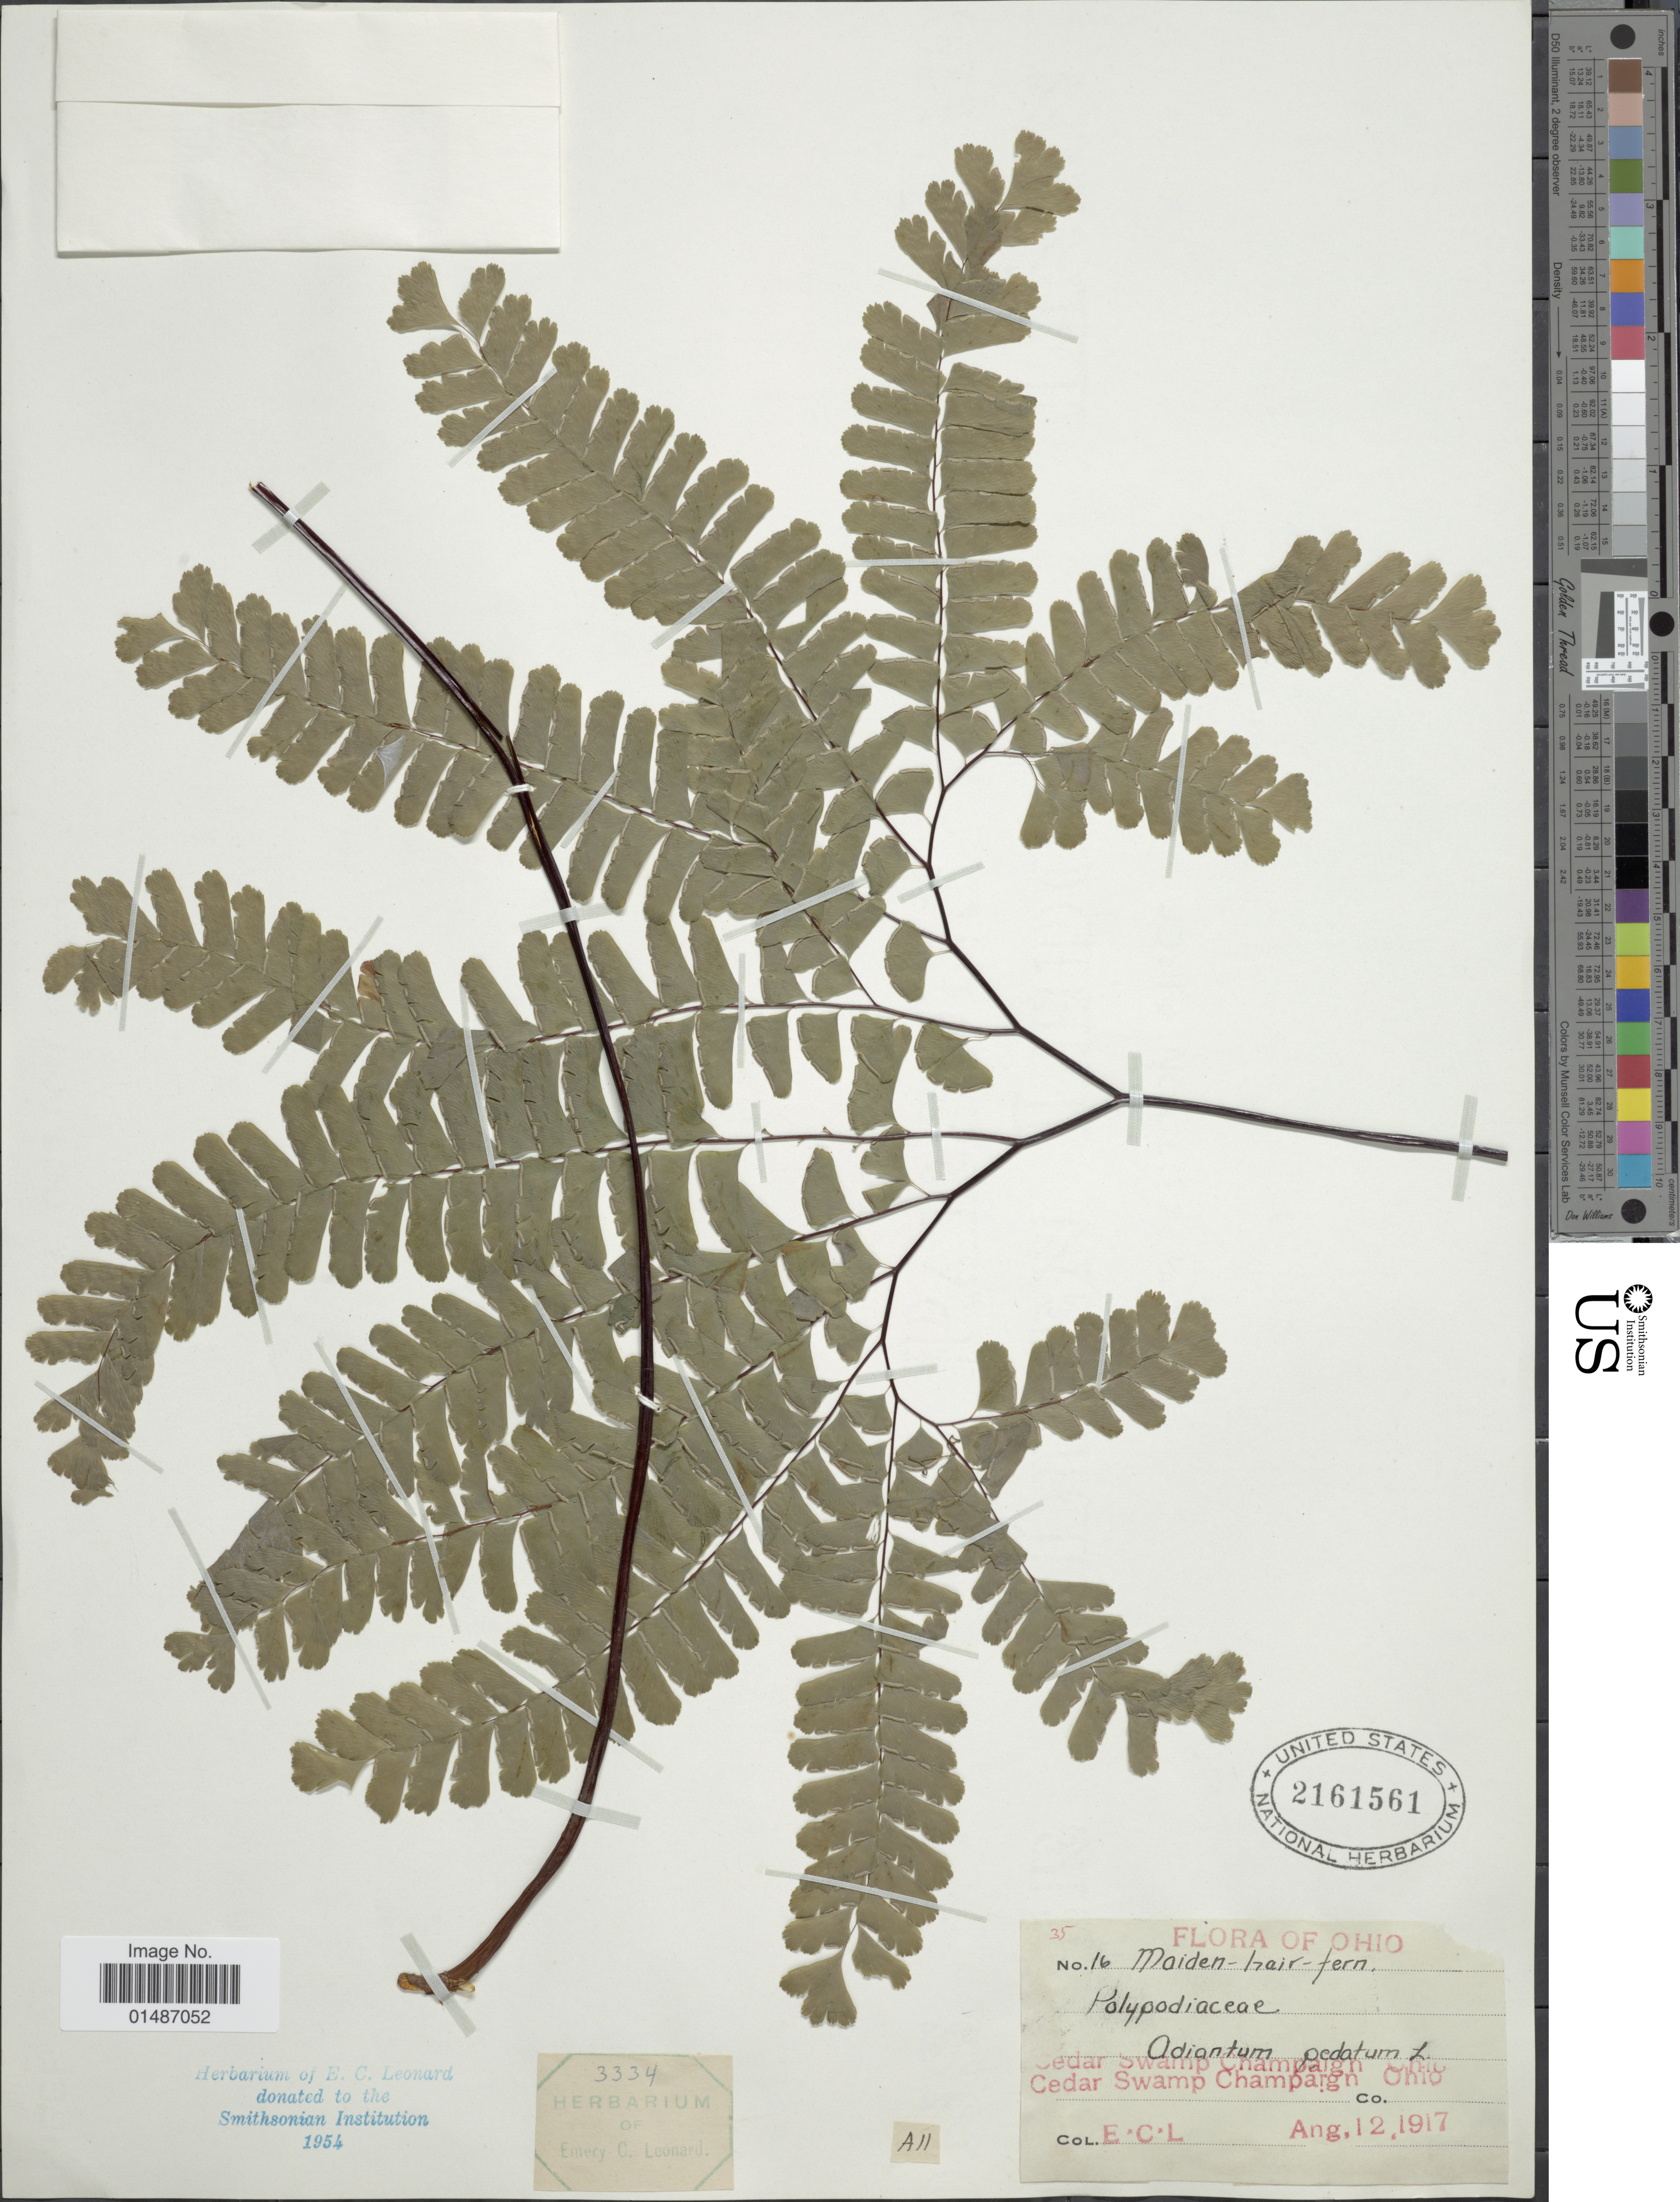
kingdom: Plantae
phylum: Tracheophyta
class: Polypodiopsida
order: Polypodiales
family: Pteridaceae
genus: Adiantum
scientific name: Adiantum pedatum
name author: L.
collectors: E. C. Leonard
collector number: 16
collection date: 1917-08-12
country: United States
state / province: Ohio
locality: Maiden-hair-fern. Cedar Swamp Champaign.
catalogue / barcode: US 2161561